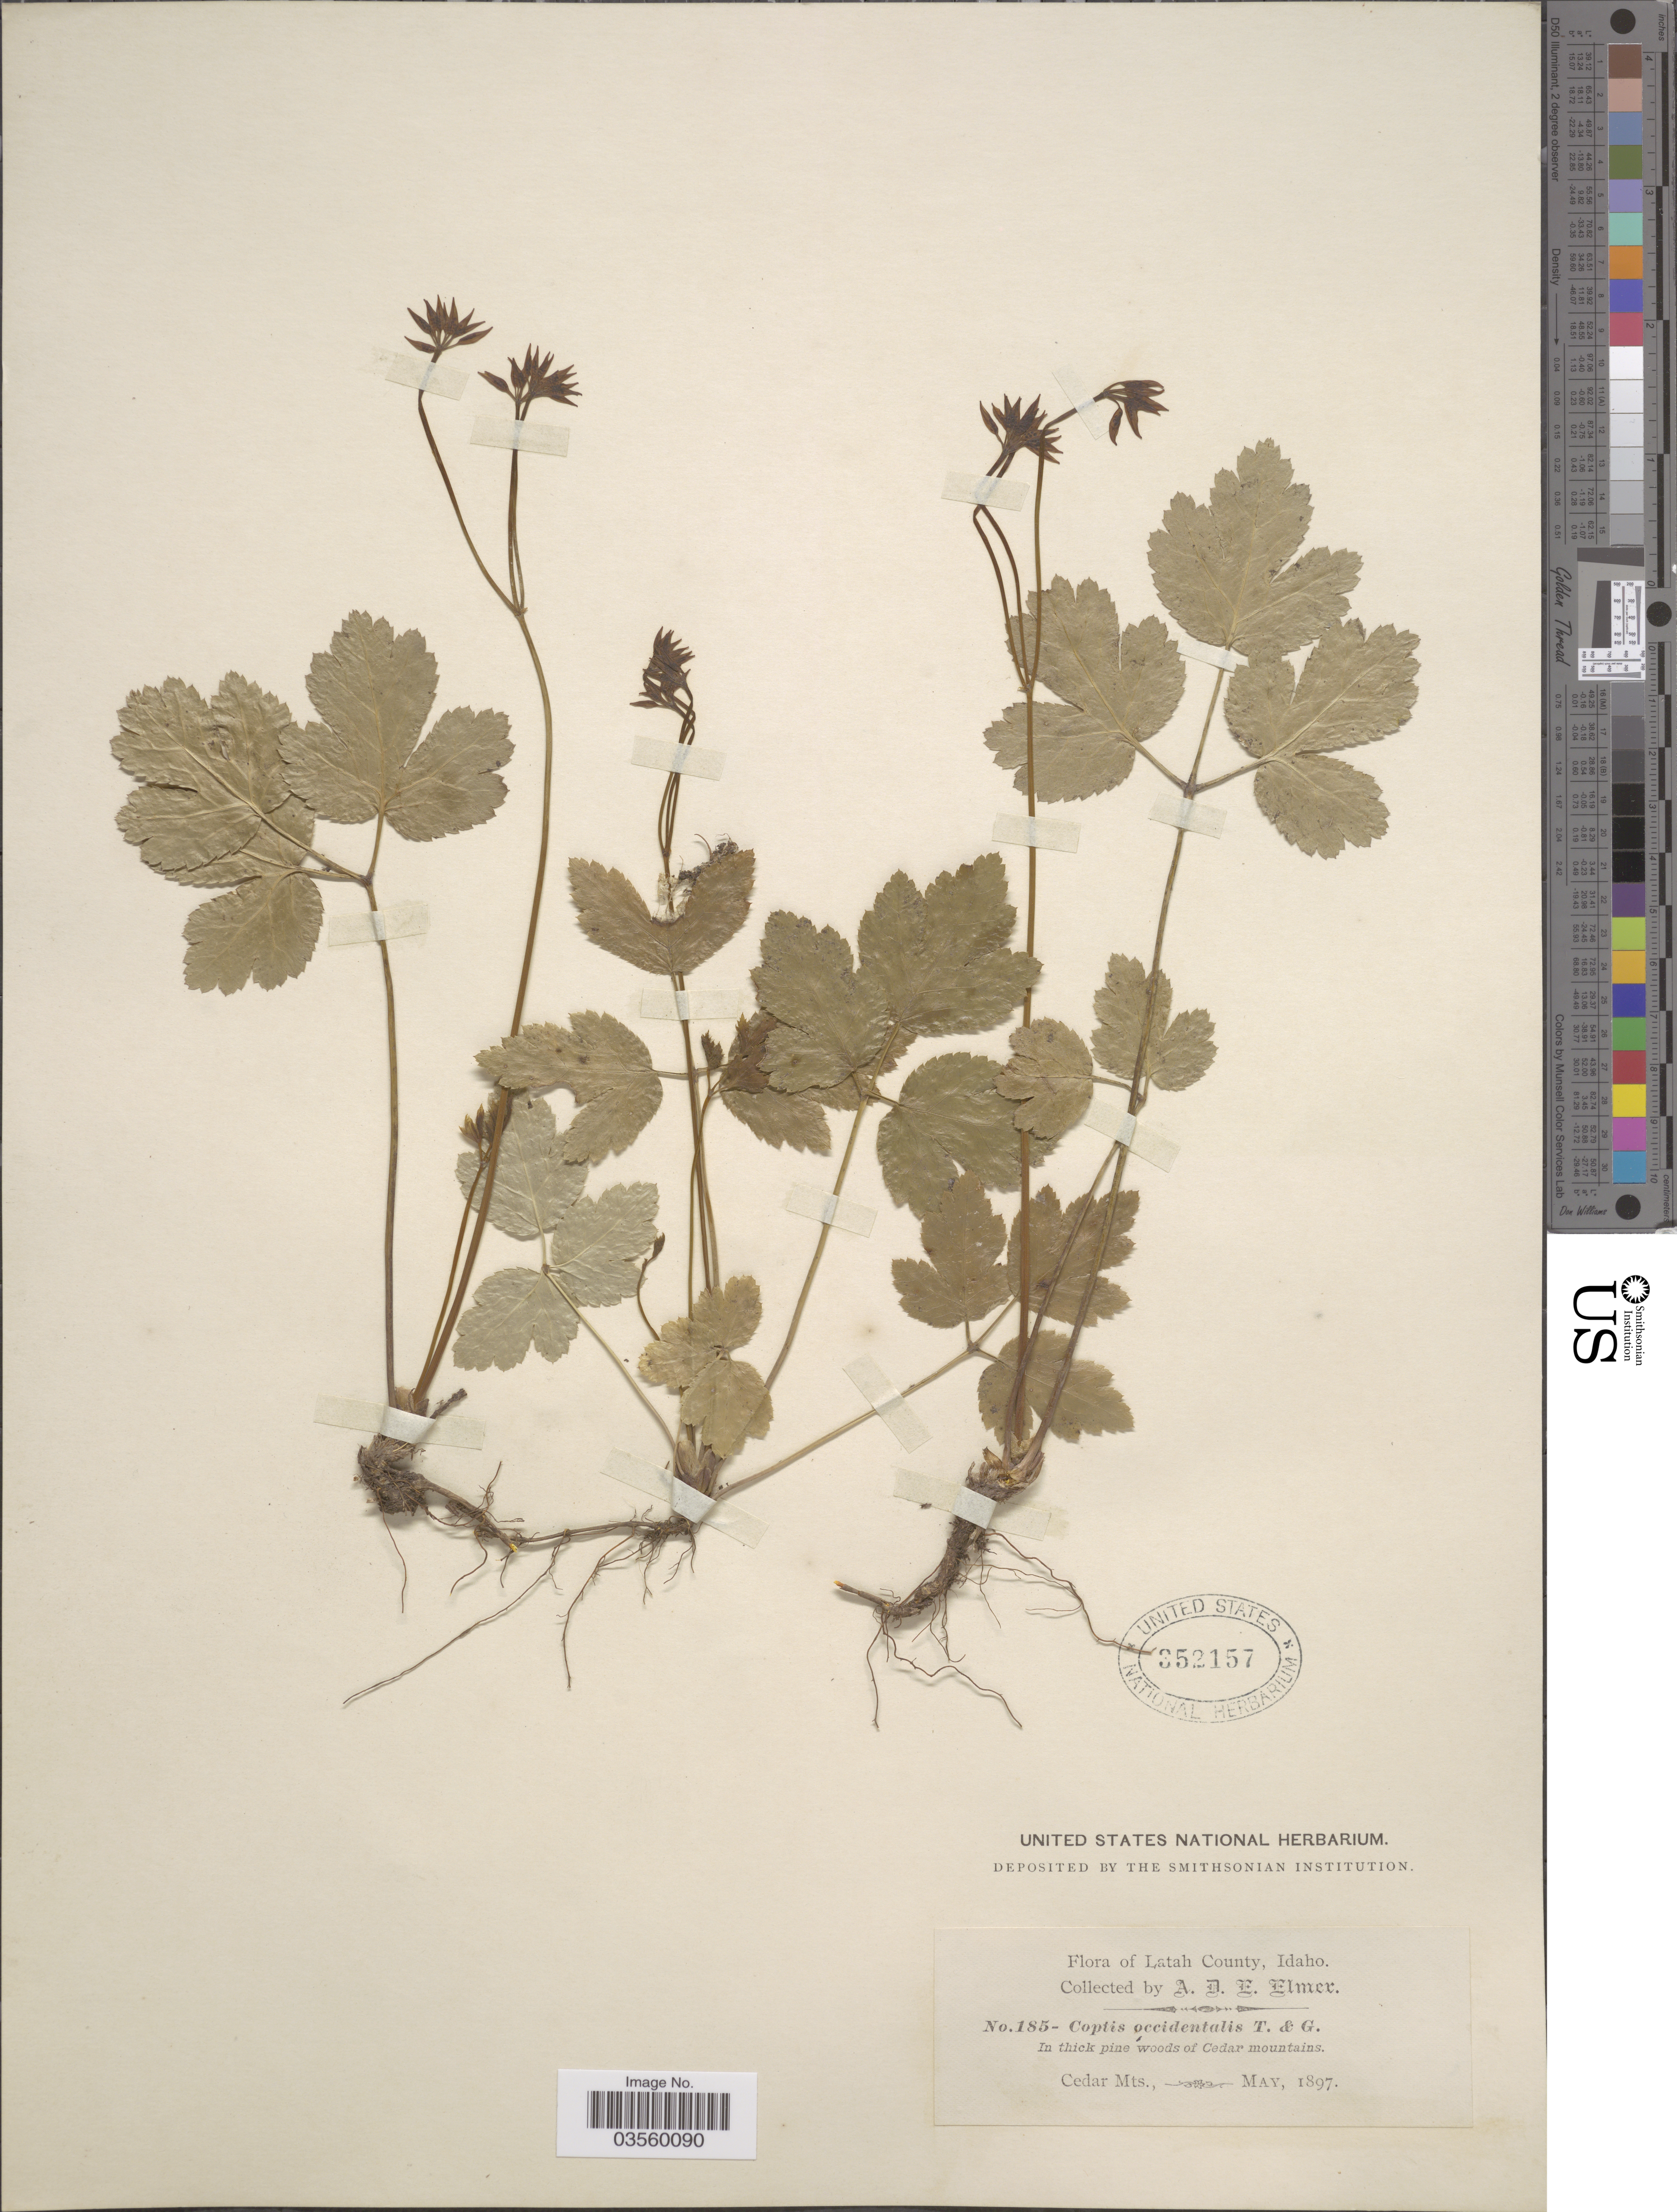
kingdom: Plantae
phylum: Tracheophyta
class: Magnoliopsida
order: Ranunculales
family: Ranunculaceae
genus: Coptis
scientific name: Coptis occidentalis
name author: Torr. & A. Gray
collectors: A. D. E. Elmer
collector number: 185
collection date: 1897-05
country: United States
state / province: Idaho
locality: Latah County. Cedar mountains.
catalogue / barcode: US 352157